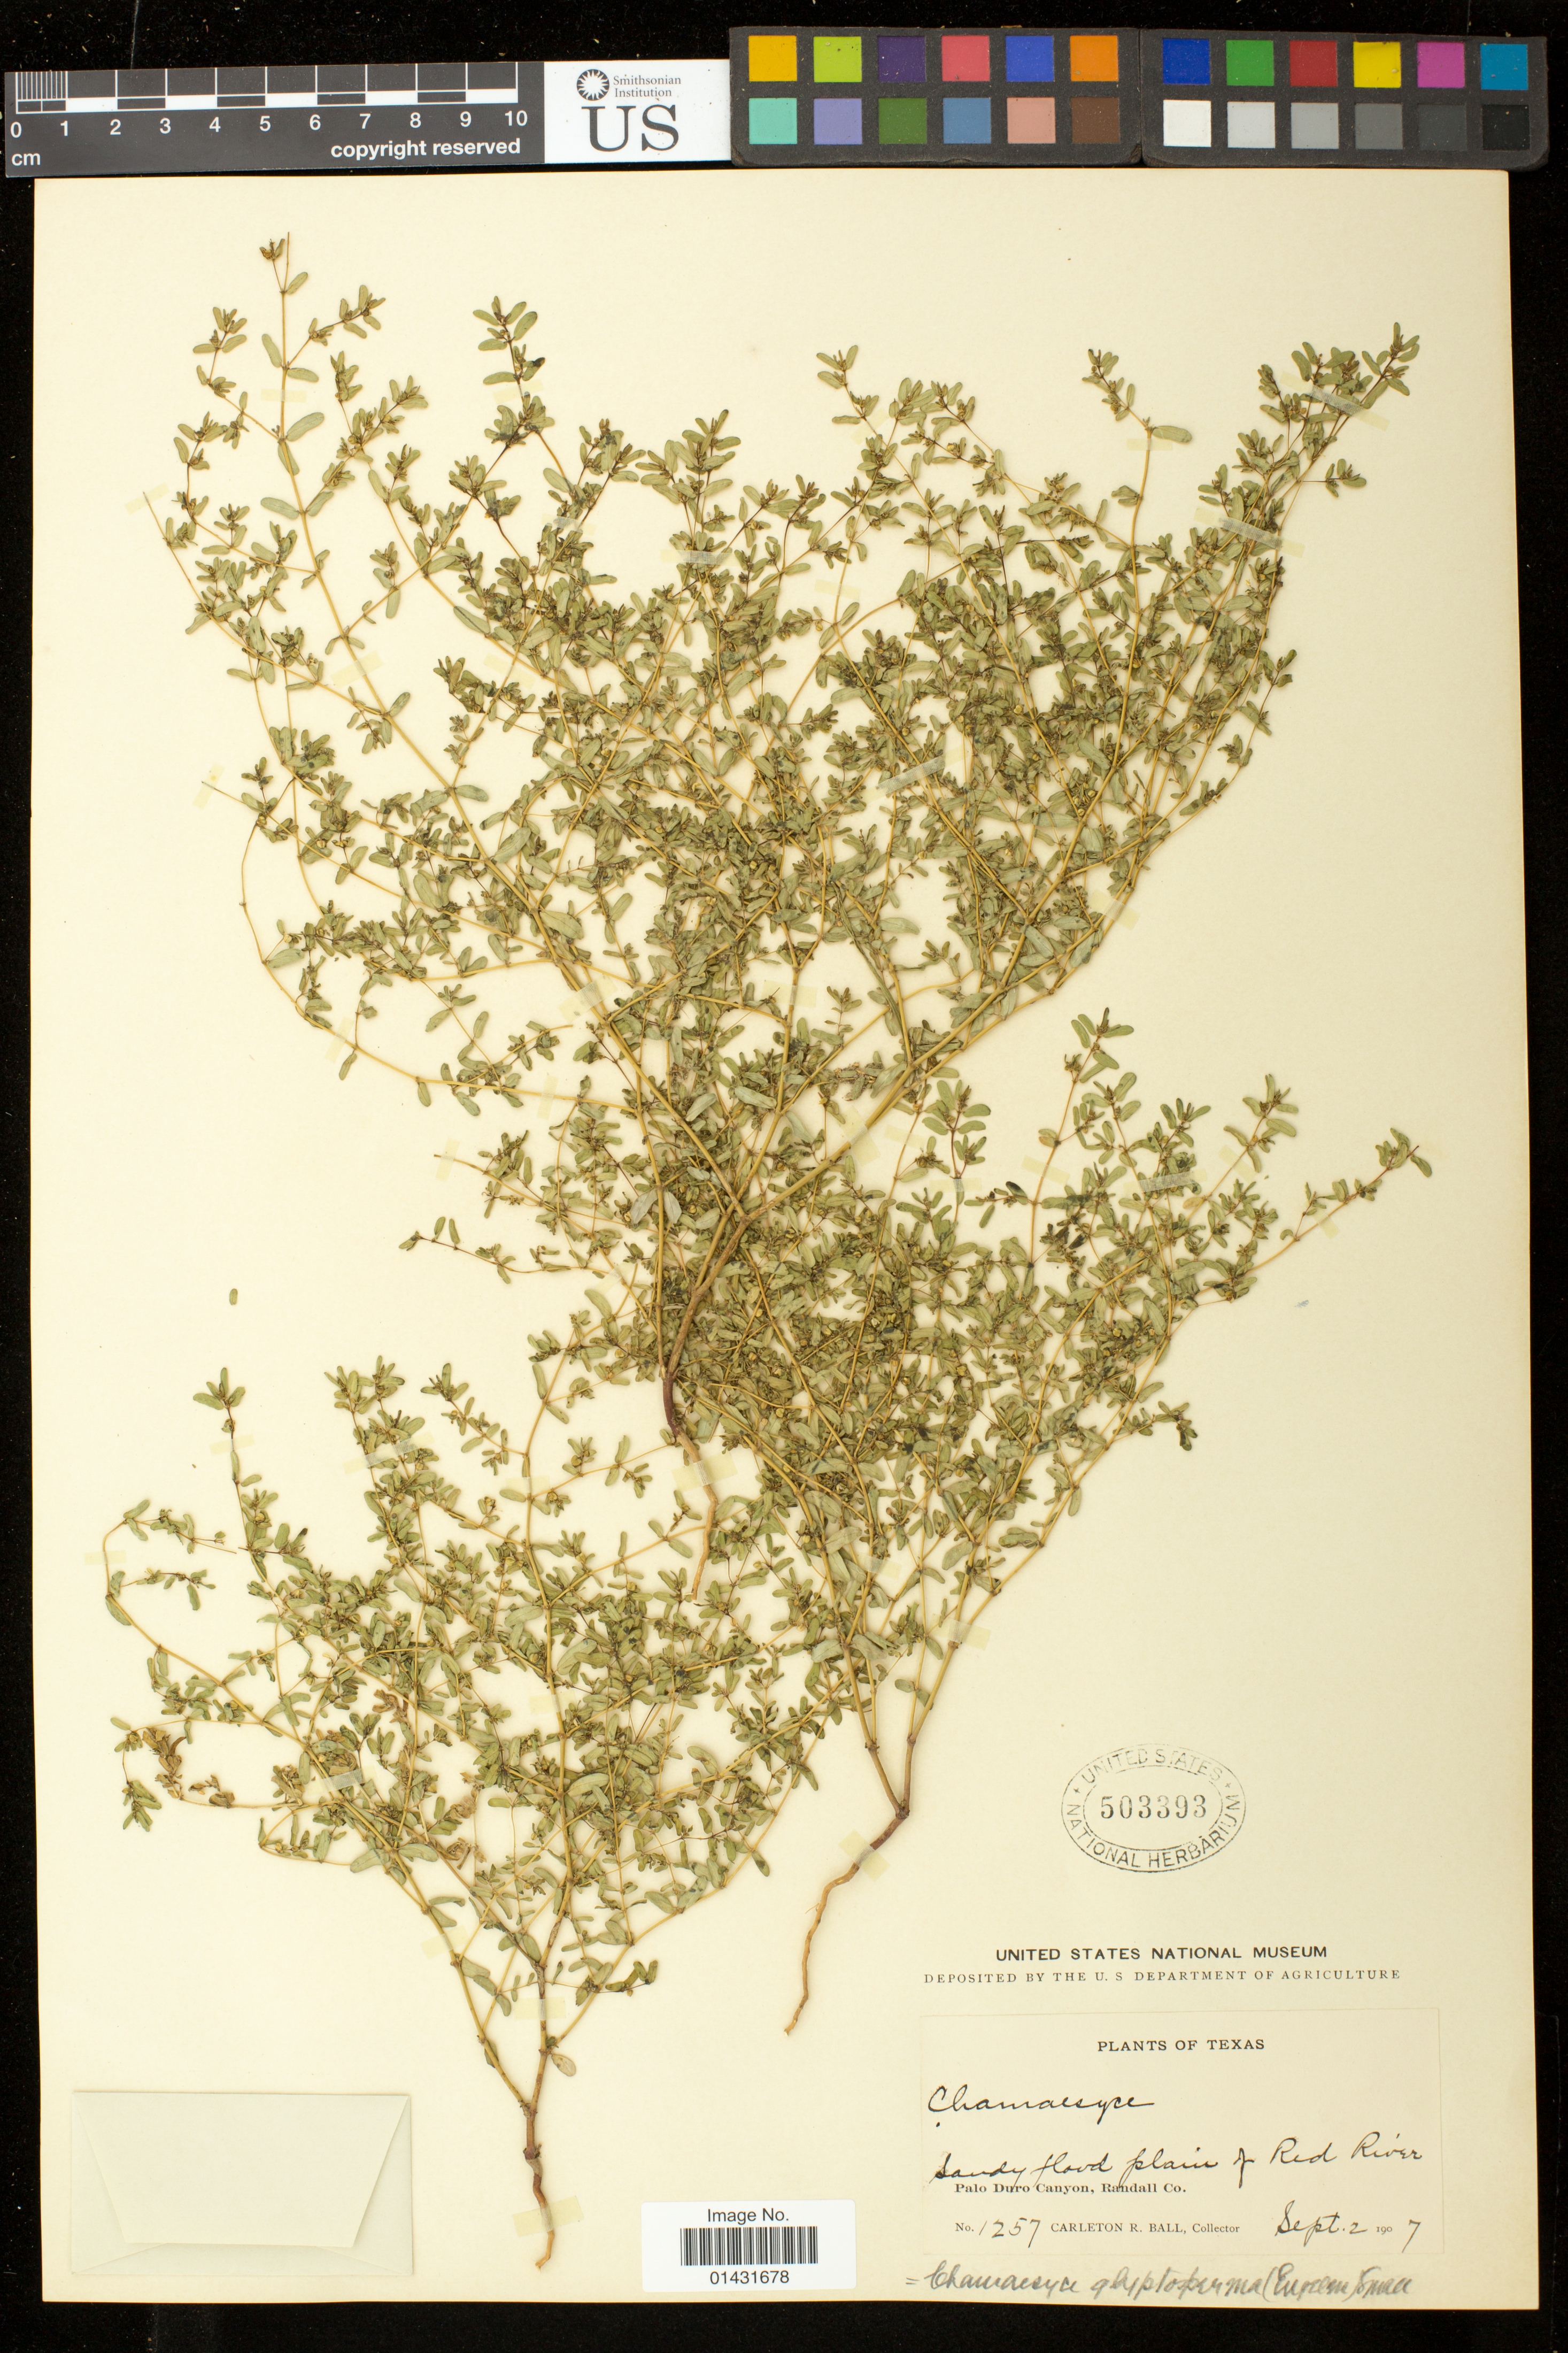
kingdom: Plantae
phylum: Tracheophyta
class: Magnoliopsida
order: Malpighiales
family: Euphorbiaceae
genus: Euphorbia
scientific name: Euphorbia glyptosperma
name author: Engelm.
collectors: C. R. Ball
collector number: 1257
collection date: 1907-09-02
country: United States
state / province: Texas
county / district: Red River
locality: Sandy flood plains of Red River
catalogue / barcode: US 503393